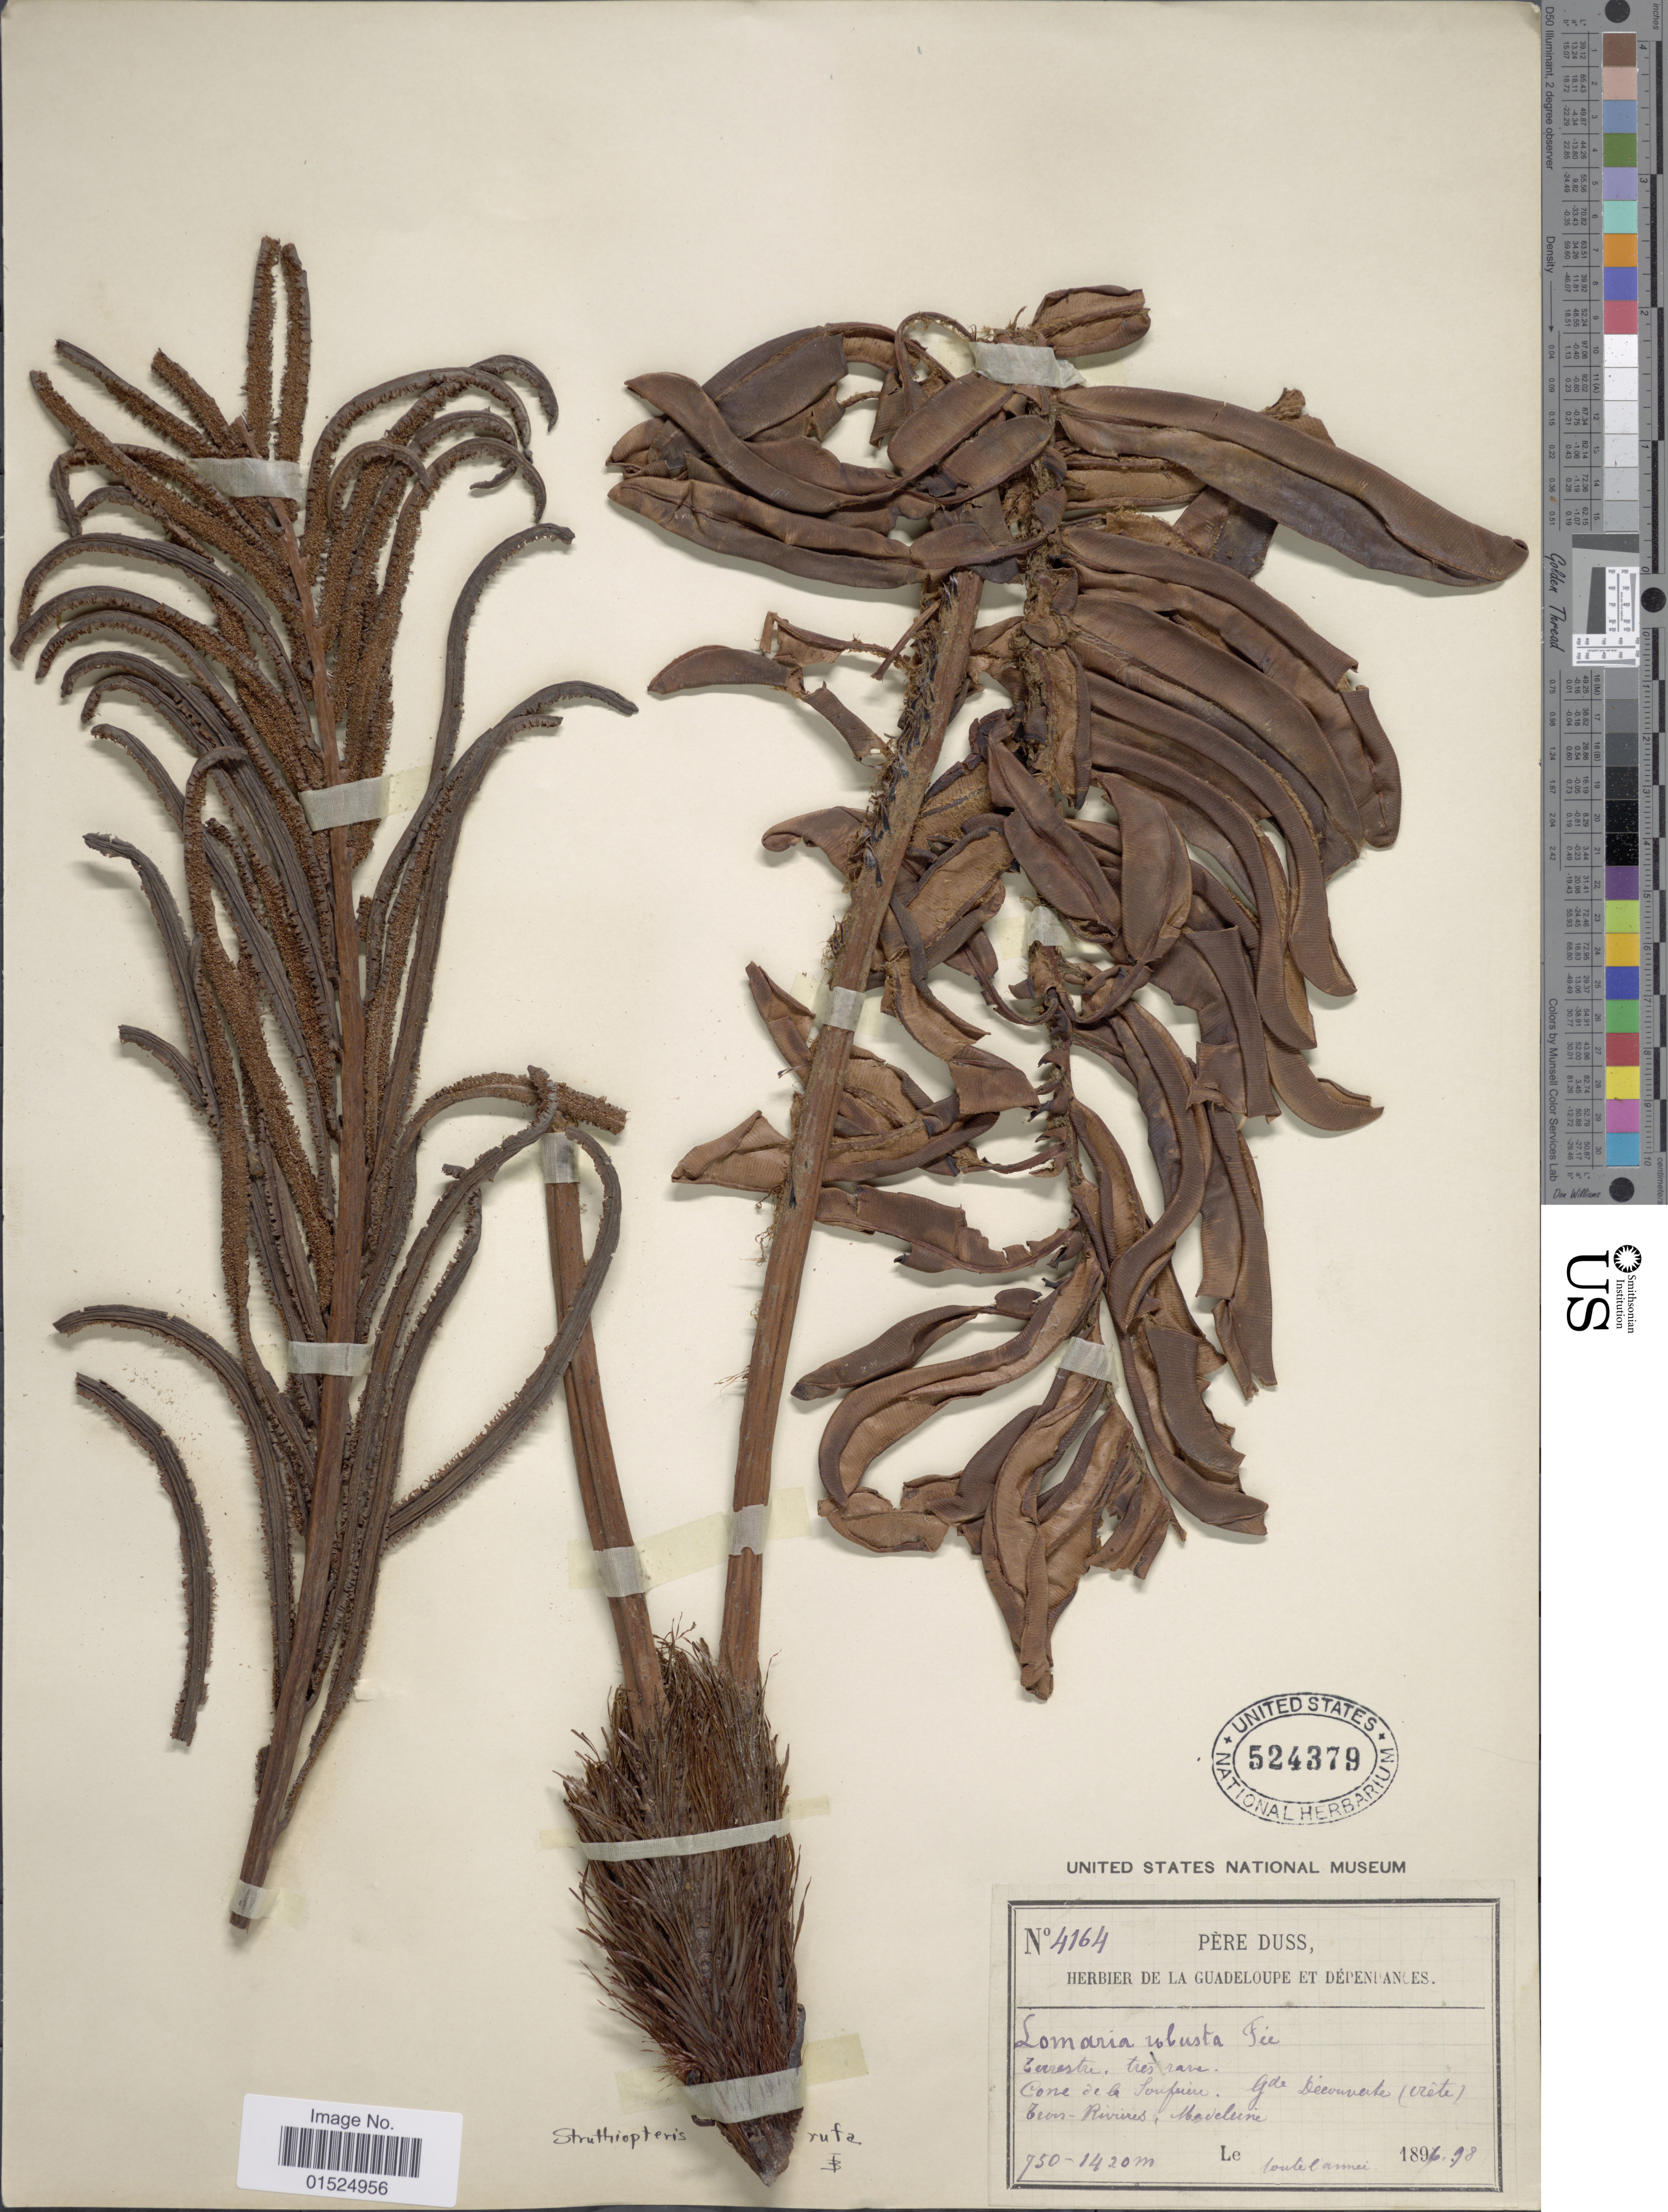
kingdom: Plantae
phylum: Tracheophyta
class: Polypodiopsida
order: Polypodiales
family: Blechnaceae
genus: Blechnum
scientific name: Blechnum rufum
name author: (Spreng.) C. Chr.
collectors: Père Duss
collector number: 4164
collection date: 1896-05/1898-05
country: Guadeloupe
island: Leeward Is.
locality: Cone de la Soufriere, Gde. Decouverte (crete) Trois- Rivieres, Madeleine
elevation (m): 750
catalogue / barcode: US 524379